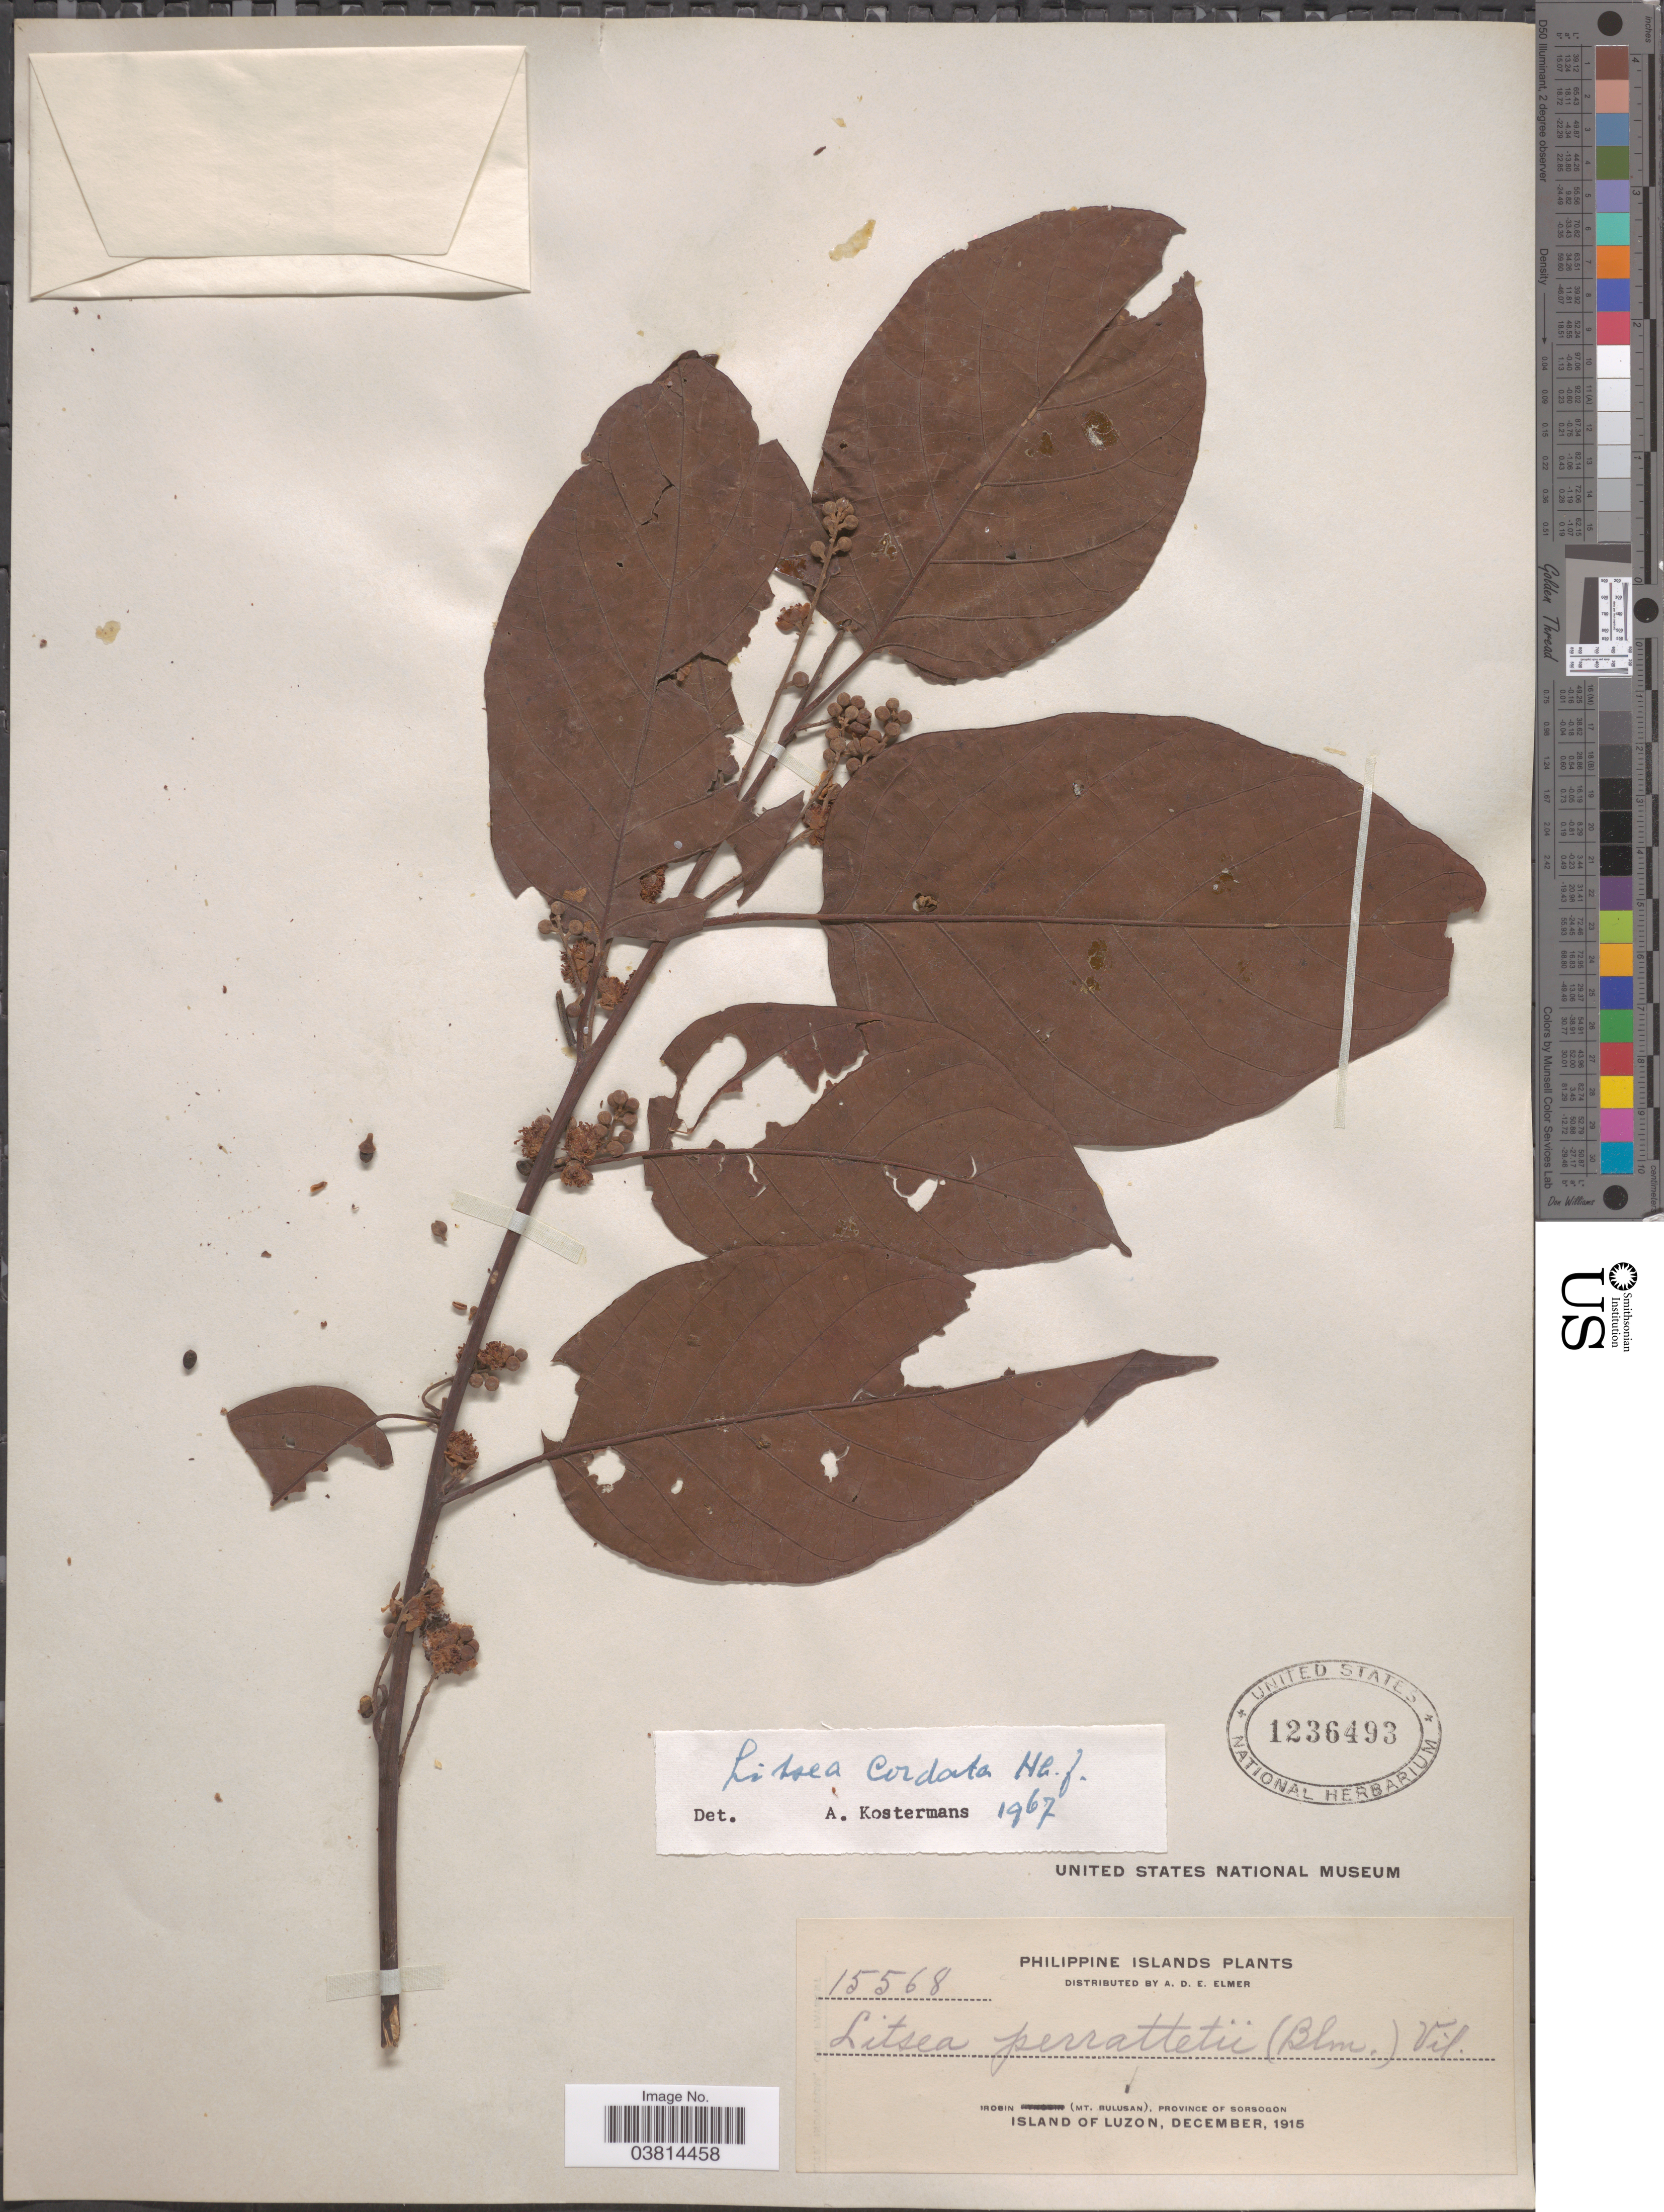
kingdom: Plantae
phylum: Tracheophyta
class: Magnoliopsida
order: Laurales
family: Lauraceae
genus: Litsea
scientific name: Litsea cordata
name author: Hook. f.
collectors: A. D. E. Elmer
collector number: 15568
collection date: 1915-12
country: Philippines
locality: Irosin (Mt. Bulusan), Province of Sorsogon. Island of Luzon.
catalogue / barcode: US 1236493